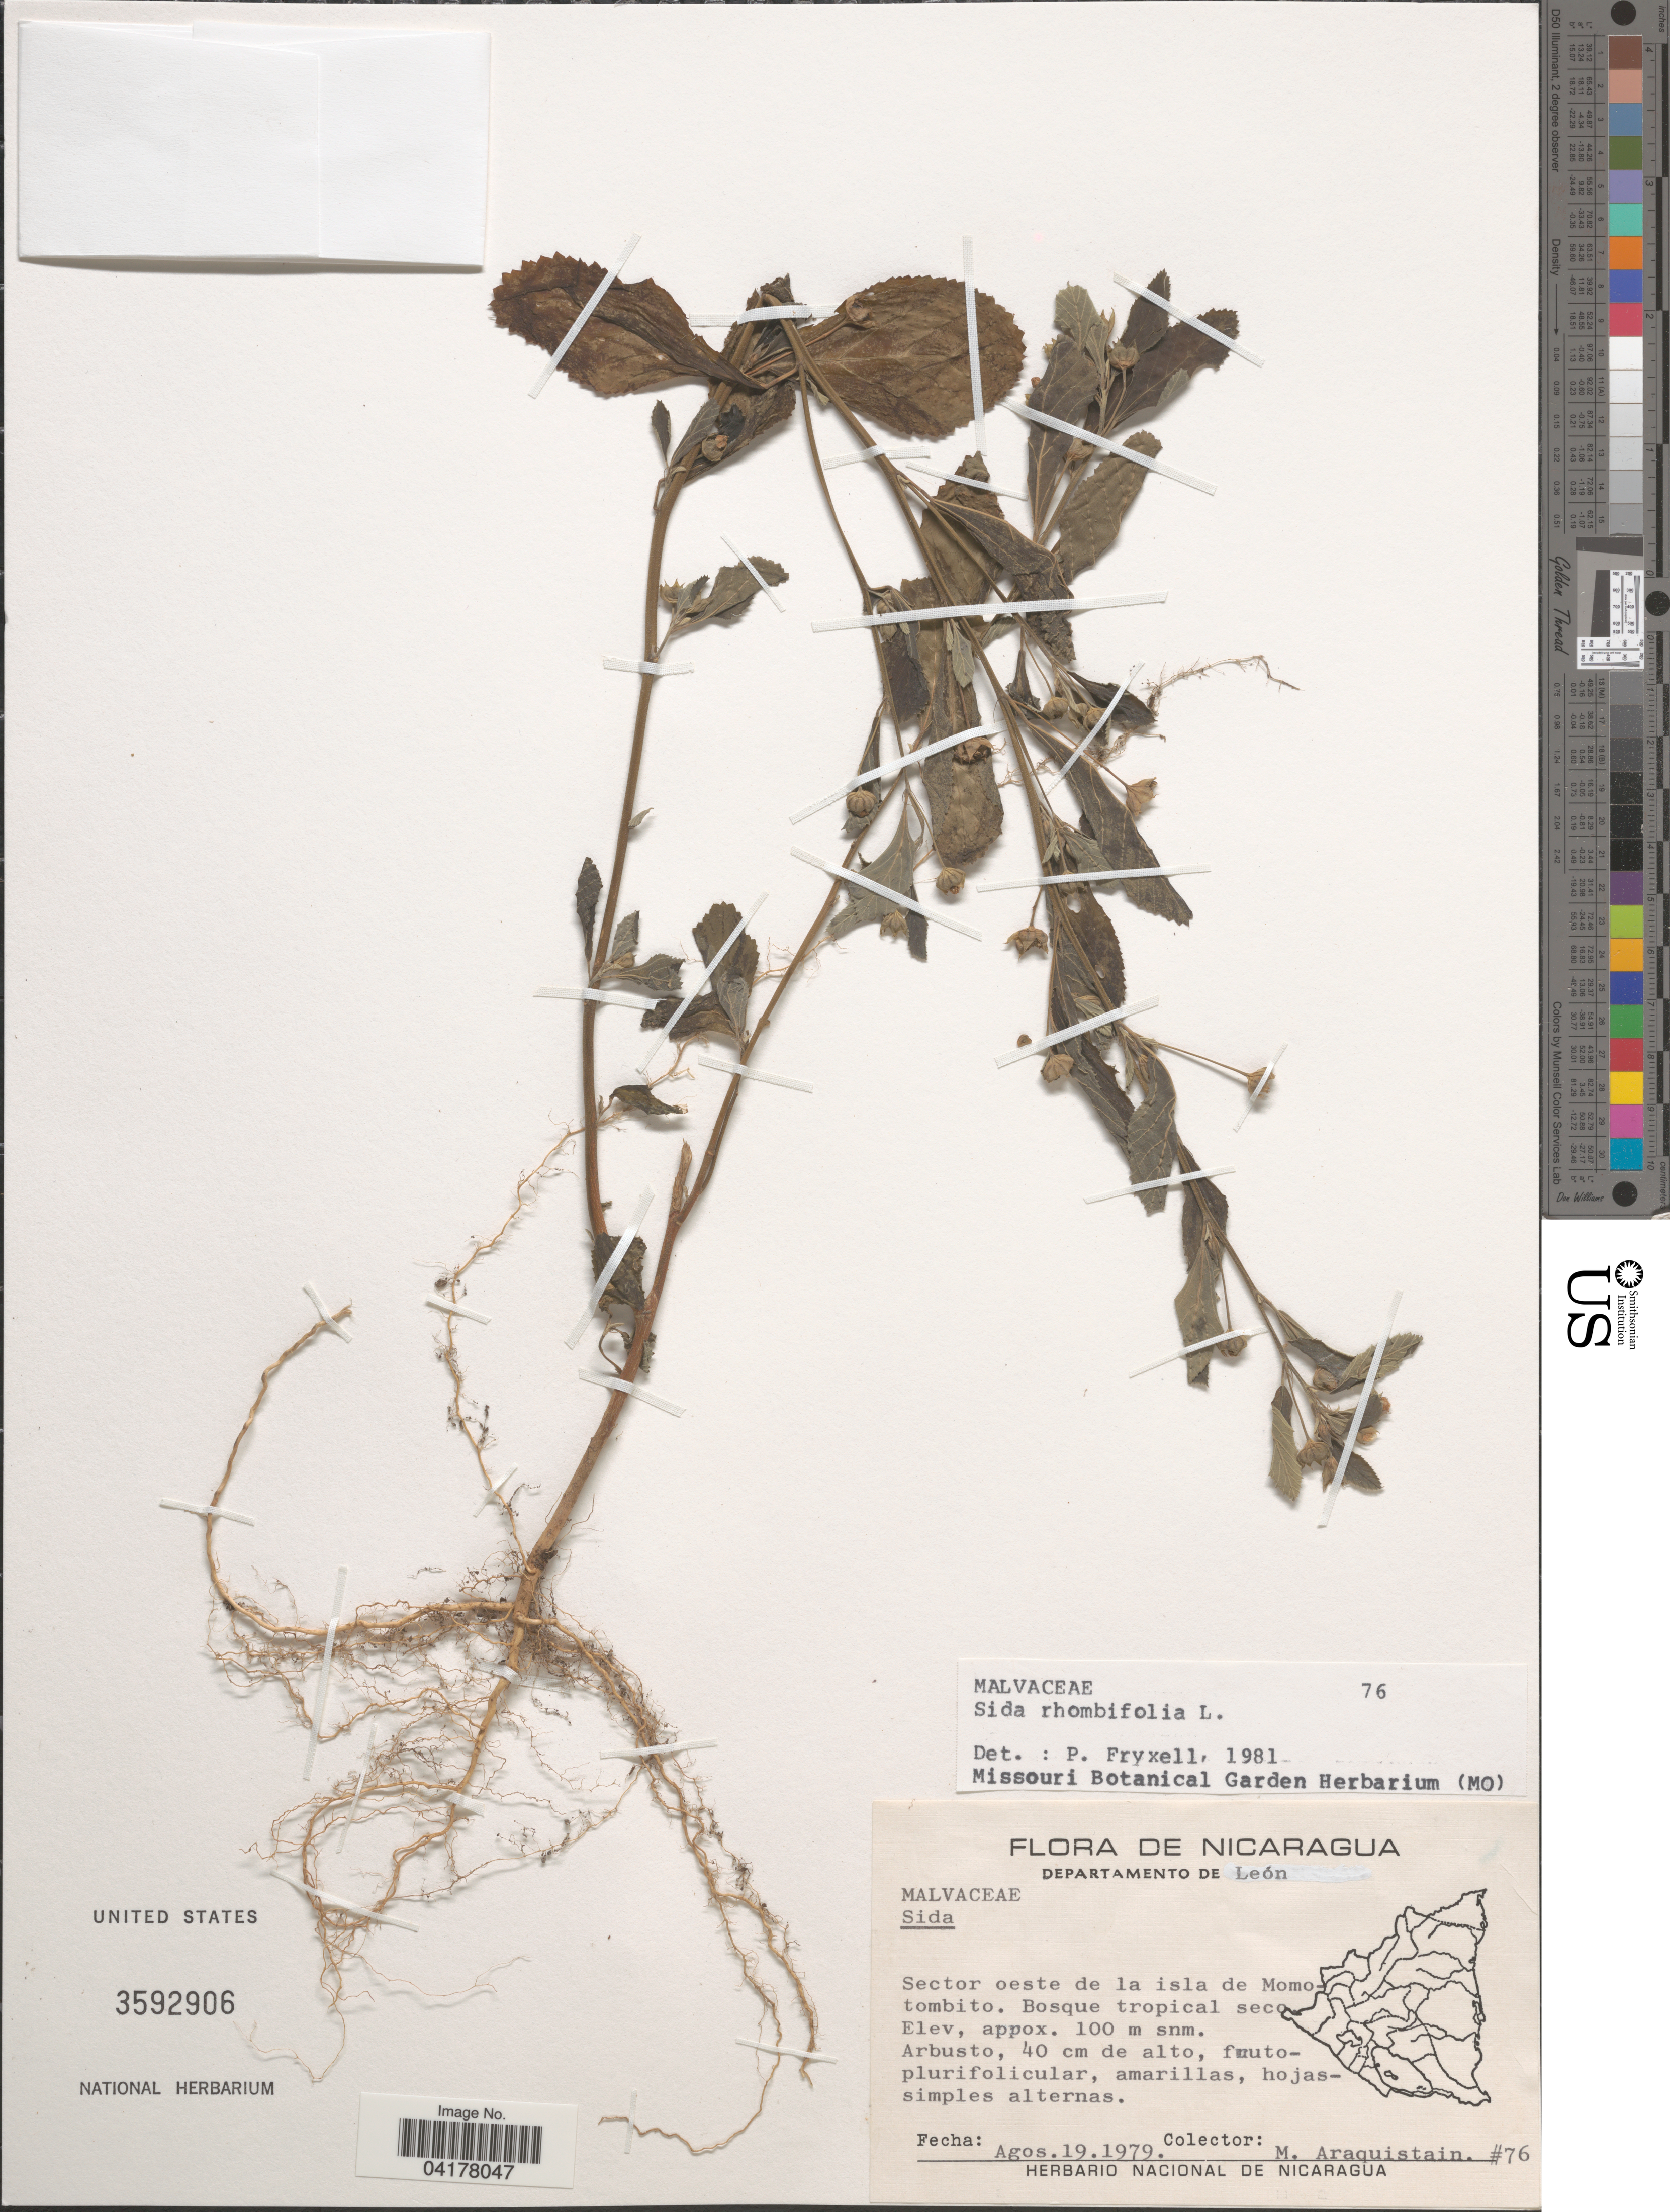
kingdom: Plantae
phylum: Tracheophyta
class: Magnoliopsida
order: Malvales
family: Malvaceae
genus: Sida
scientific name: Sida rhombifolia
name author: L.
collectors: M. Araquistain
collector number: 76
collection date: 1979-08-19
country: Nicaragua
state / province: Leon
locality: Departamento de León. Sector oeste de la isla de Momotombito.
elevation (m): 100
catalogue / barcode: US 3592906